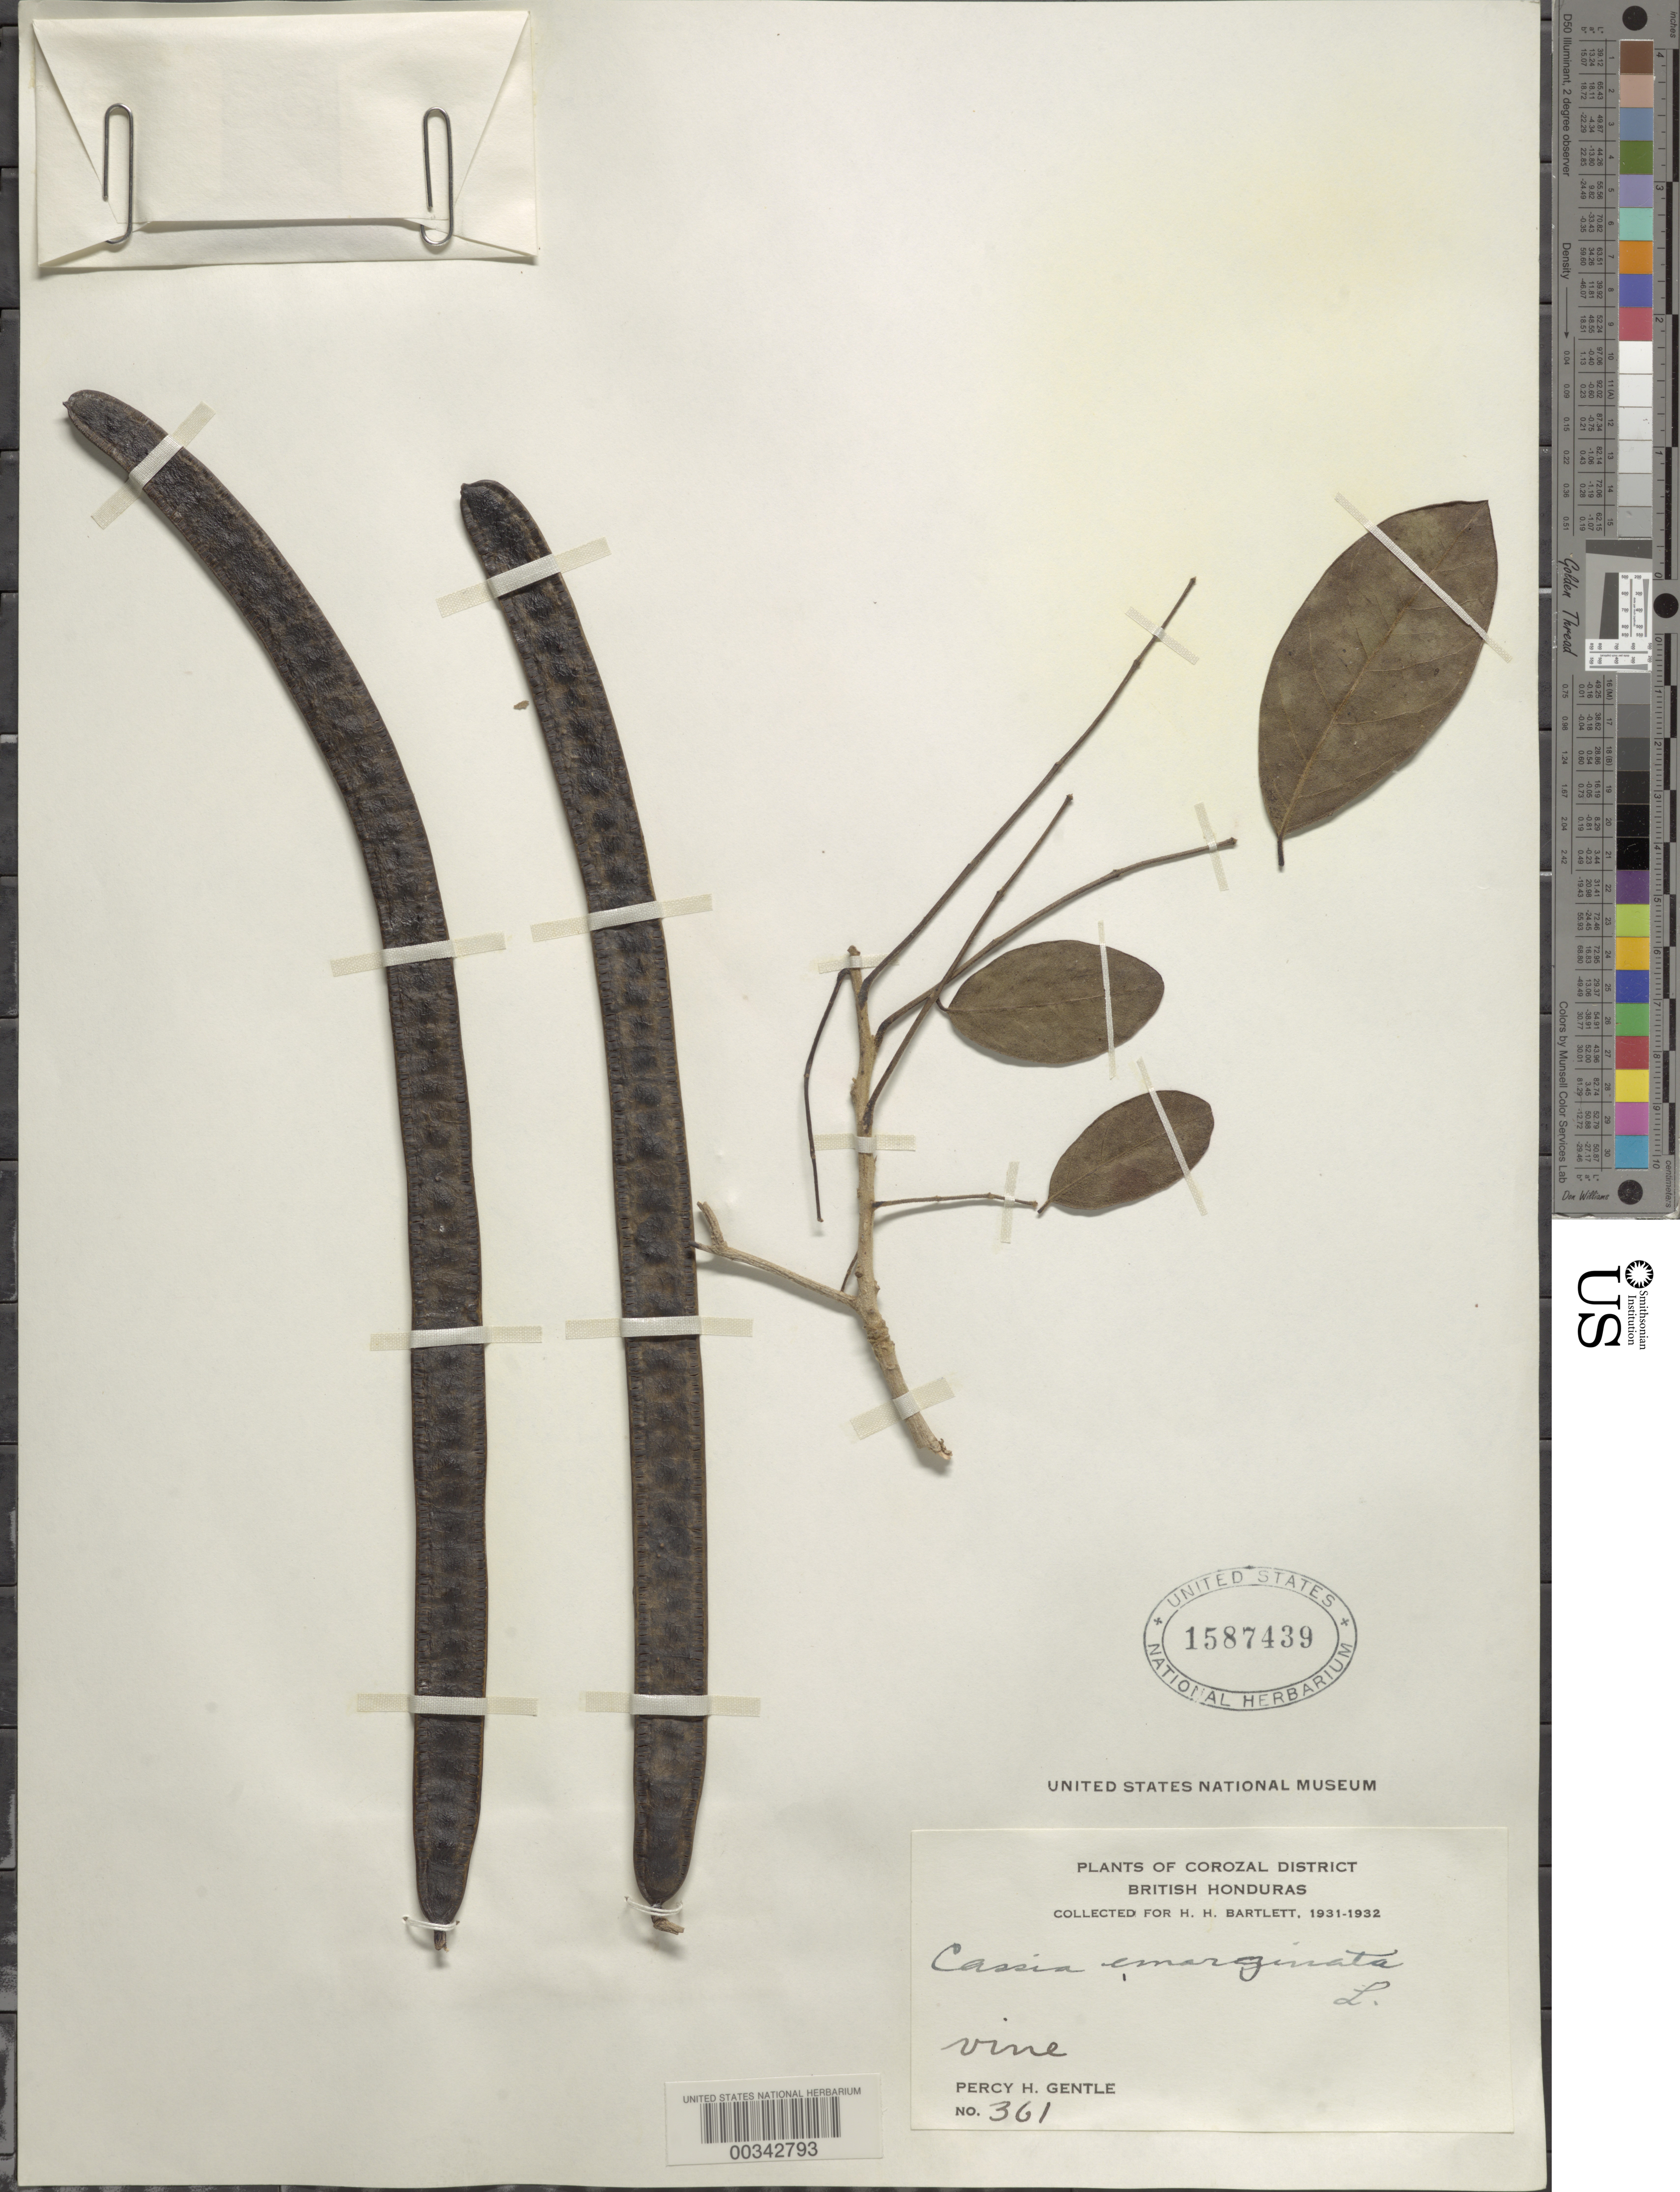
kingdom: Plantae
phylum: Tracheophyta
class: Magnoliopsida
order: Fabales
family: Fabaceae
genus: Senna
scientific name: Senna emarginata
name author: L.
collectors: P. H. Gentle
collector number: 361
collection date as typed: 1931 to -- -- 1932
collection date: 1931/1932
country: Belize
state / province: Corozal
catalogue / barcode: US 1587439